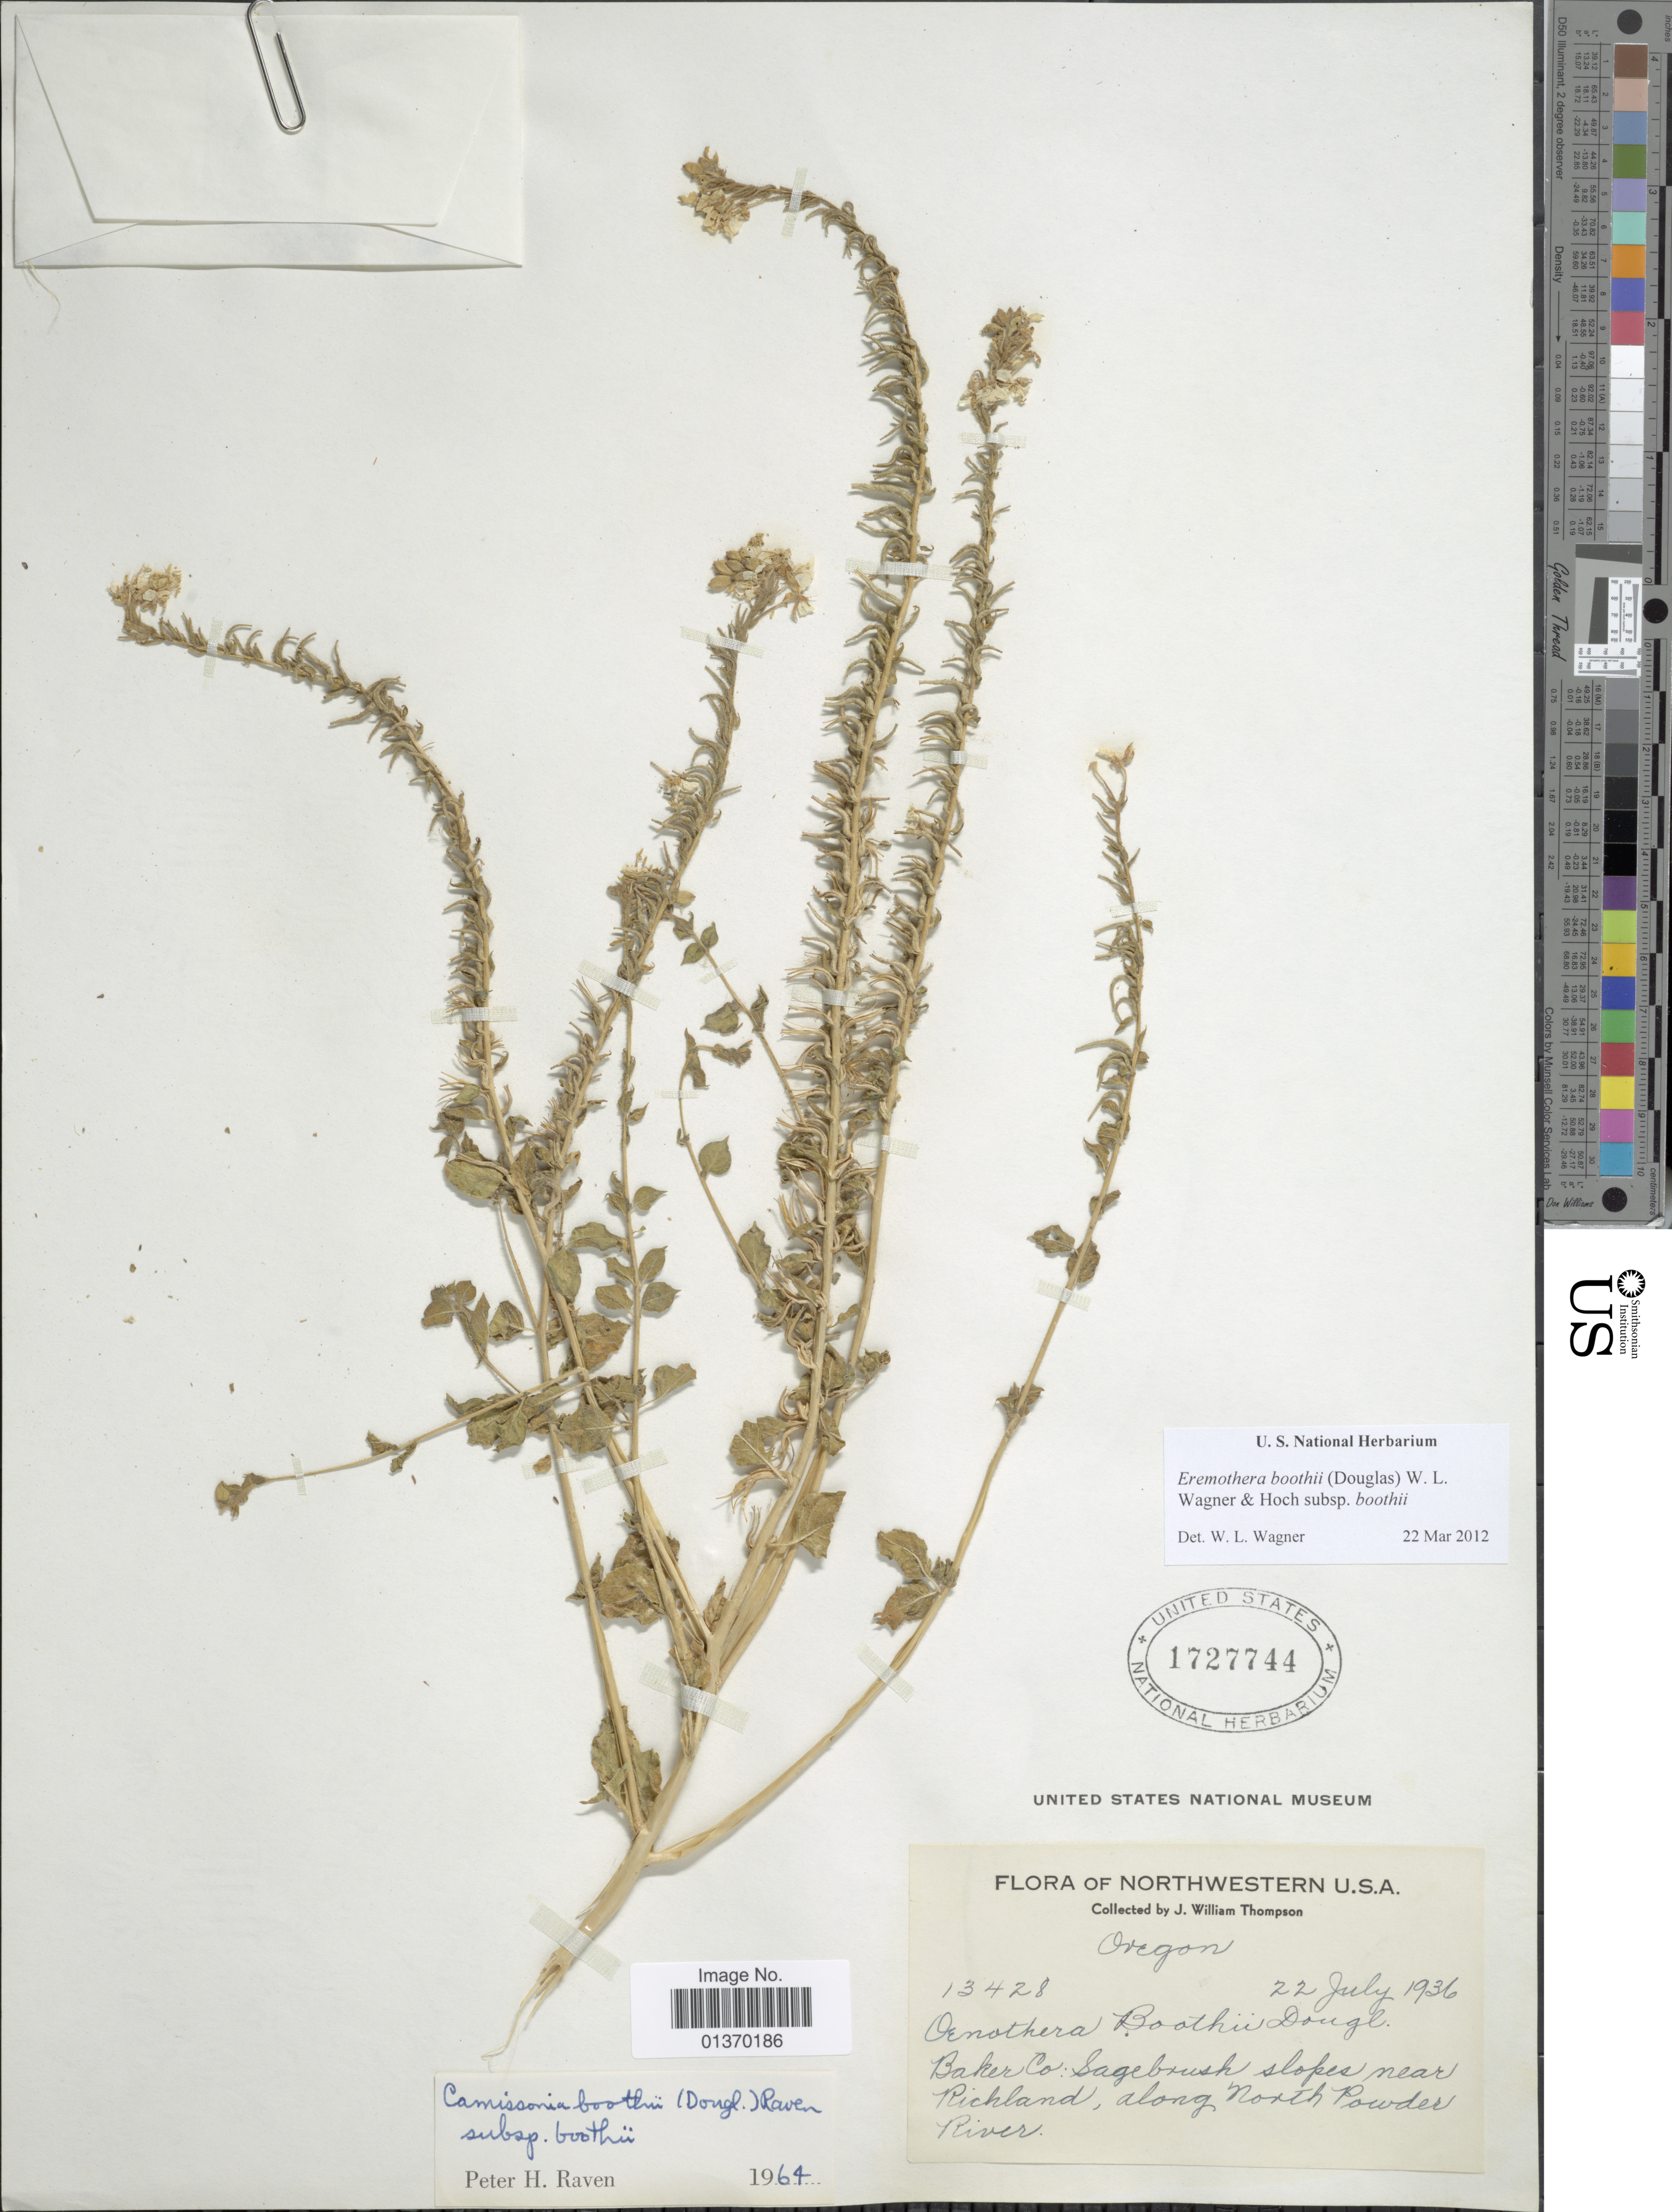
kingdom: Plantae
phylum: Tracheophyta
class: Magnoliopsida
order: Myrtales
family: Onagraceae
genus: Eremothera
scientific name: Eremothera boothii subsp. boothii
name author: (Douglas) W.L. Wagner & Hoch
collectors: J. W. Thompson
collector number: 13428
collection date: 1936-07-22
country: United States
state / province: Oregon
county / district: Baker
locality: Northwestern, Baker Co: Sagebrush slopes near Richland, along North Powder River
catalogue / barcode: US 1727744